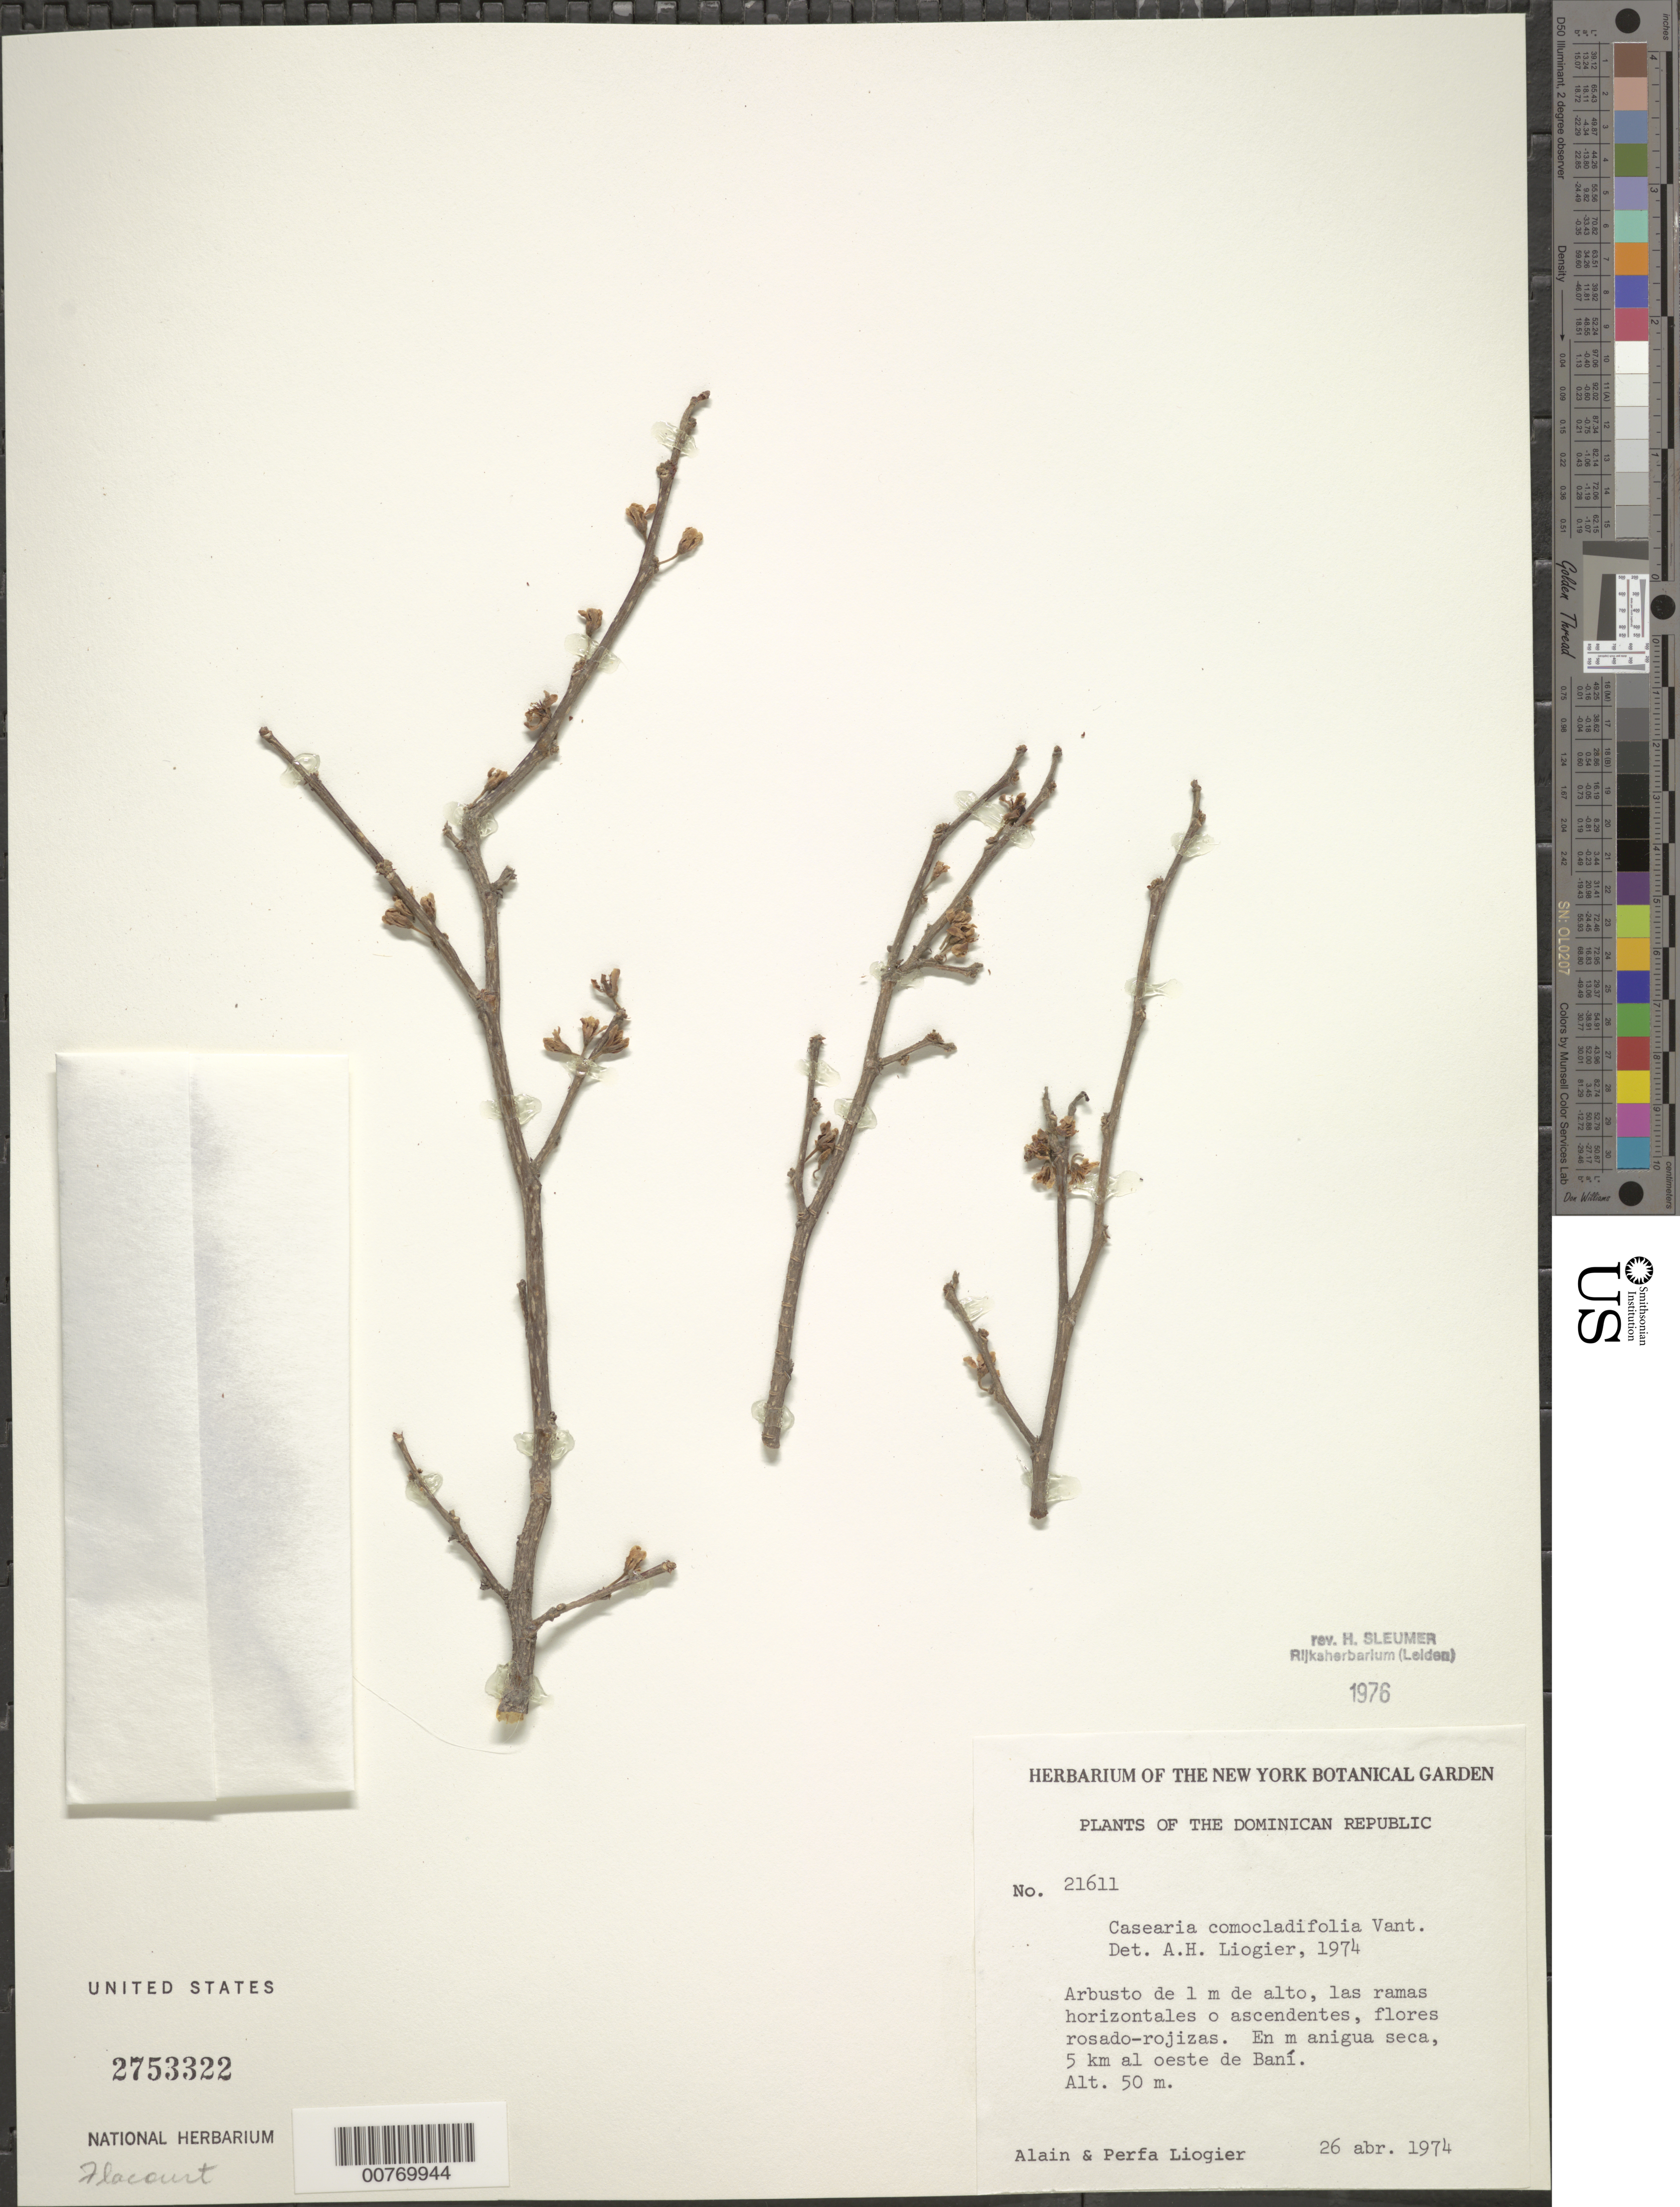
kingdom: Plantae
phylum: Tracheophyta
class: Magnoliopsida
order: Malpighiales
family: Salicaceae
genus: Casearia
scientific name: Casearia comocladifolia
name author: Vent.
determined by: Sleumer, H. O.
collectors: A. H. Liogier & M. P. Liogier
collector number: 21611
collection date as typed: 26 Apr 1974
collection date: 1974-04-26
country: Dominican Republic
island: Hispaniola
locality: In "m anigua seca:, 5 km west of Baní.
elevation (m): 50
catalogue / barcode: US 2753322